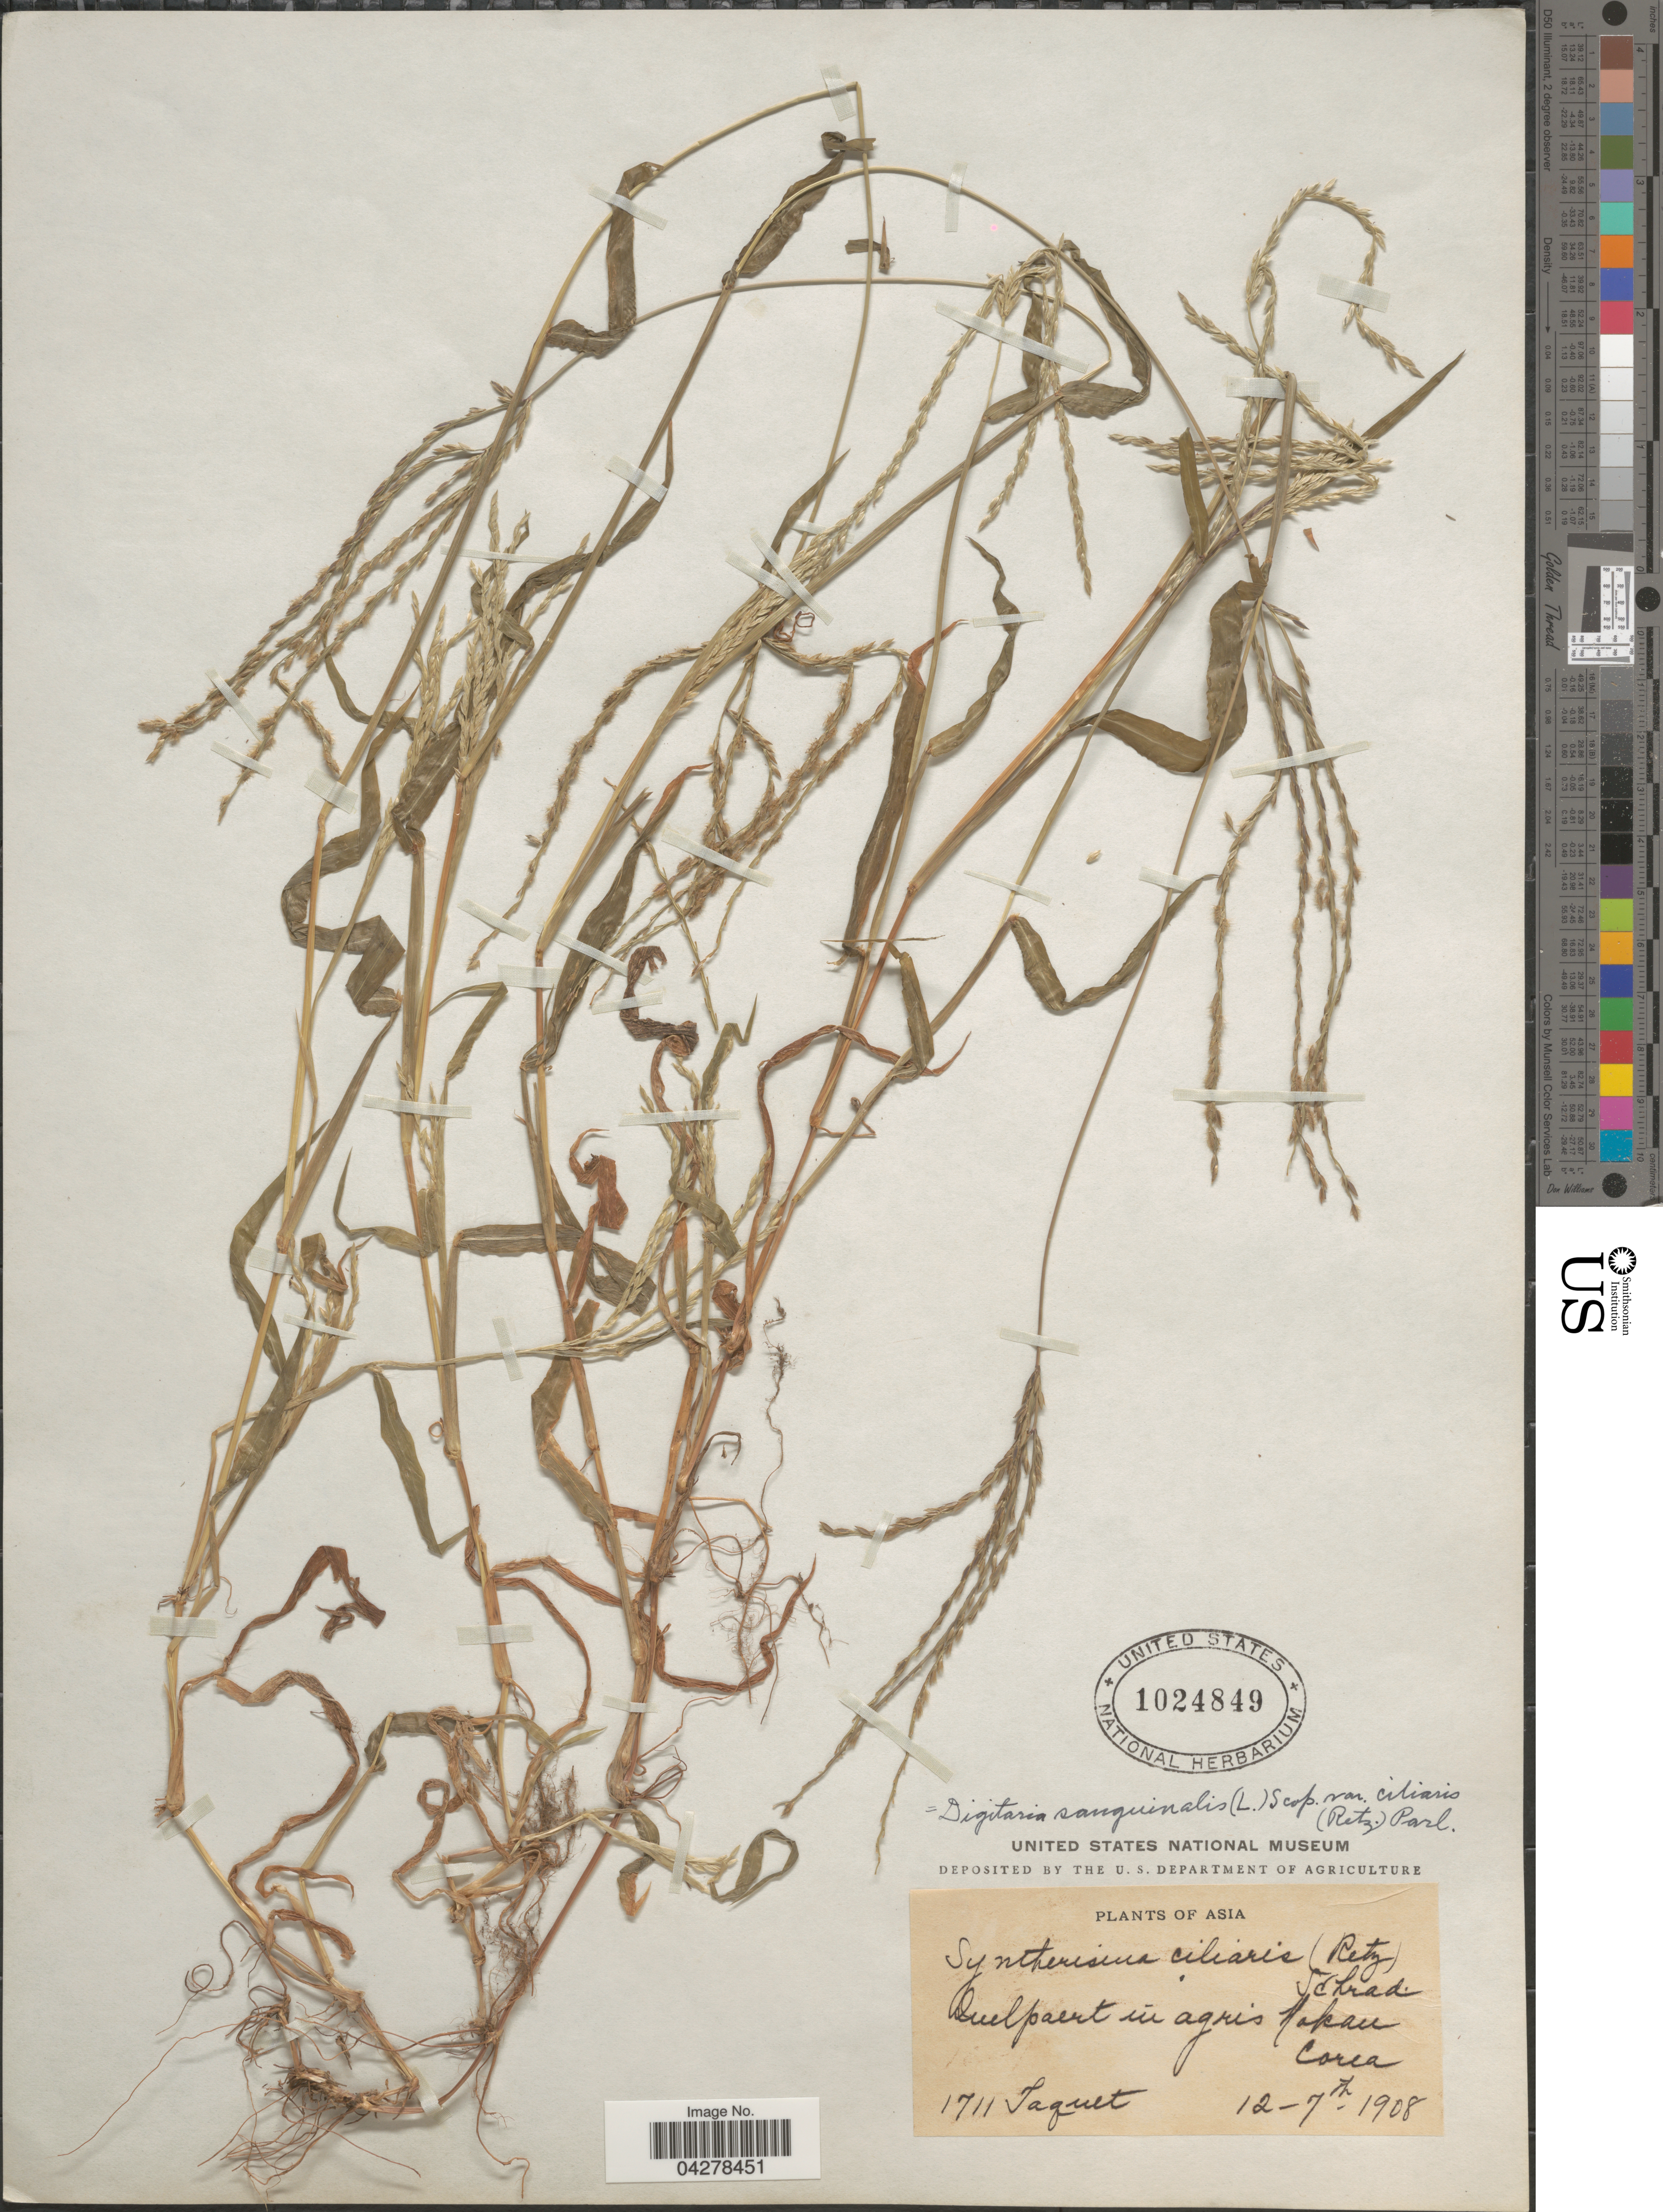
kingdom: Plantae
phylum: Tracheophyta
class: Liliopsida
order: Poales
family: Poaceae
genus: Digitaria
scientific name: Digitaria sanguinalis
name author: (L.) Scop.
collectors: Faguet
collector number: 1711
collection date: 1908-07-12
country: South Korea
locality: Asia. Quelpaert in agris Hakau Corea.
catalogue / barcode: US 1024849